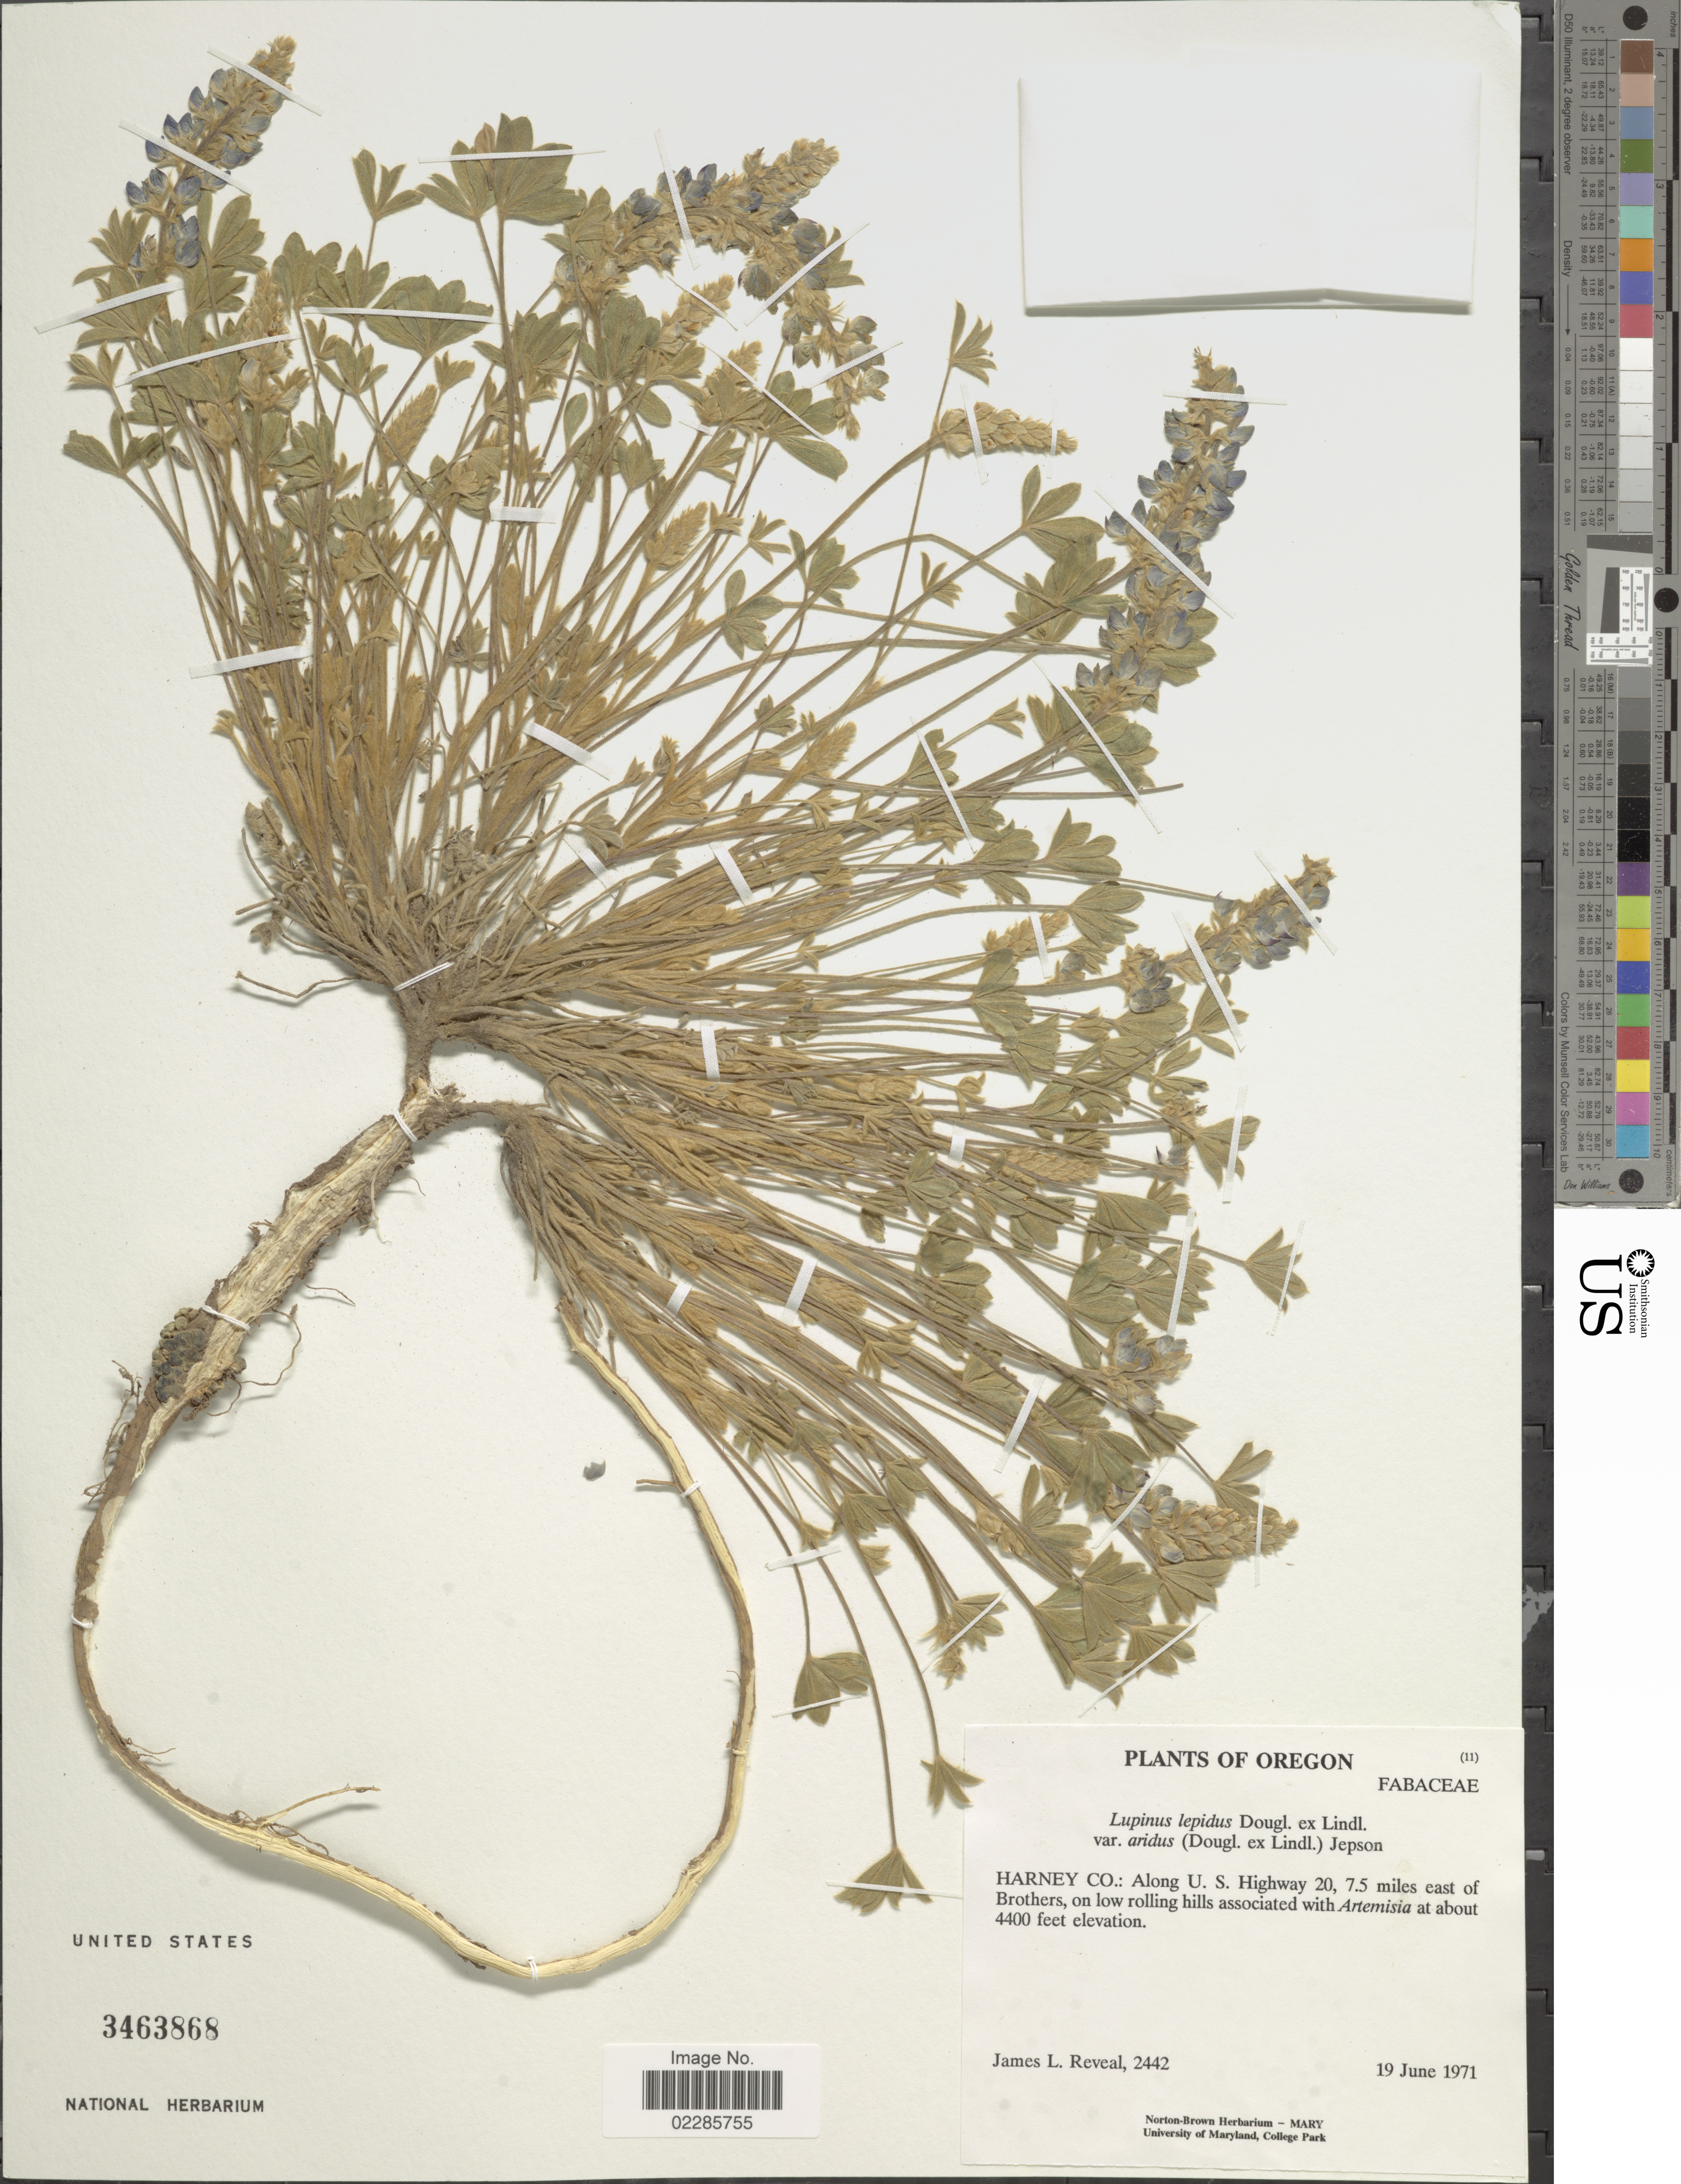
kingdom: Plantae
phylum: Tracheophyta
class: Magnoliopsida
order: Fabales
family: Fabaceae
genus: Lupinus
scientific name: Lupinus sellulus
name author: Kellogg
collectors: J. L. Reveal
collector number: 2442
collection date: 1971-06-19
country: United States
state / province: Oregon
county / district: Harney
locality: Harney Co: Along U.S. Highway 20, 7.5 miles east of Brothers, on low rolling hills associated with Artemisia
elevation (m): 1341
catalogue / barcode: US 3463868